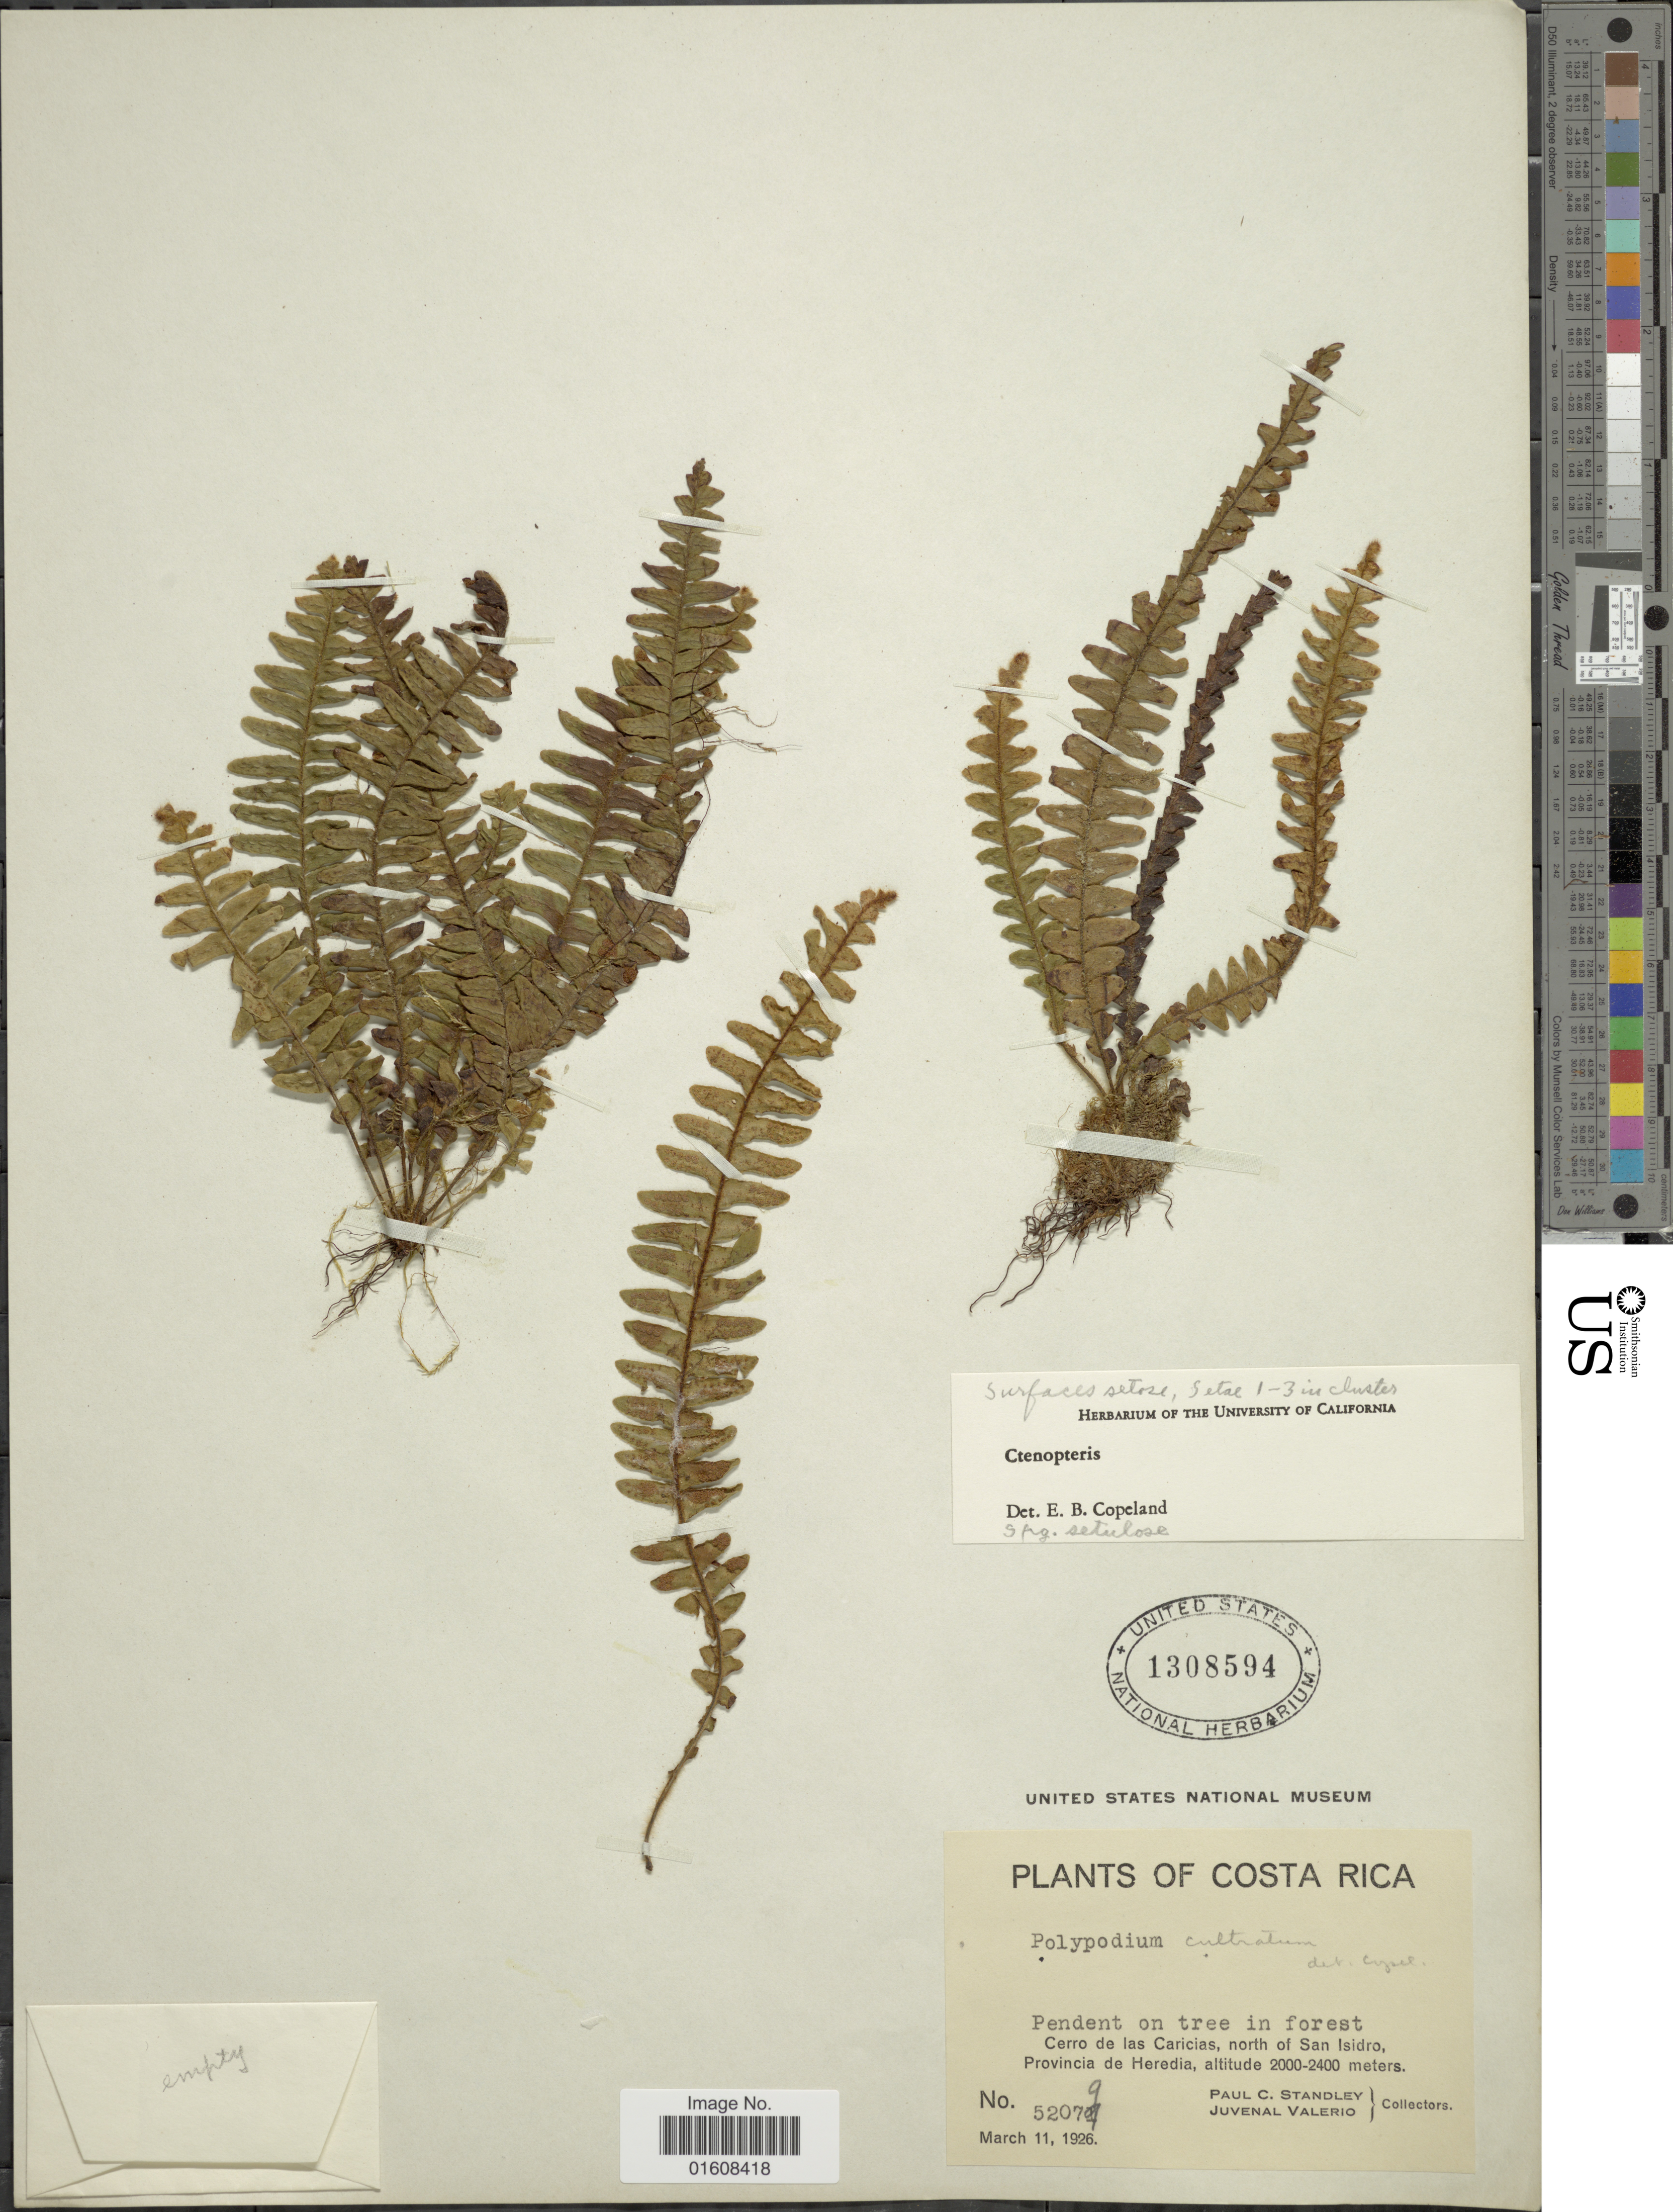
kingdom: Plantae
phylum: Tracheophyta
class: Polypodiopsida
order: Polypodiales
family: Polypodiaceae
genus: Alansmia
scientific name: Alansmia lanigera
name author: (Desv.) Moguel & M. Kessler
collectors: P. C. Standley & J. Valerio R.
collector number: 52079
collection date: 1926-03-11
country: Costa Rica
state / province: Heredia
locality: Cerro de las Caricias, north of San Isidro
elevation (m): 2000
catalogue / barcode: US 1308594